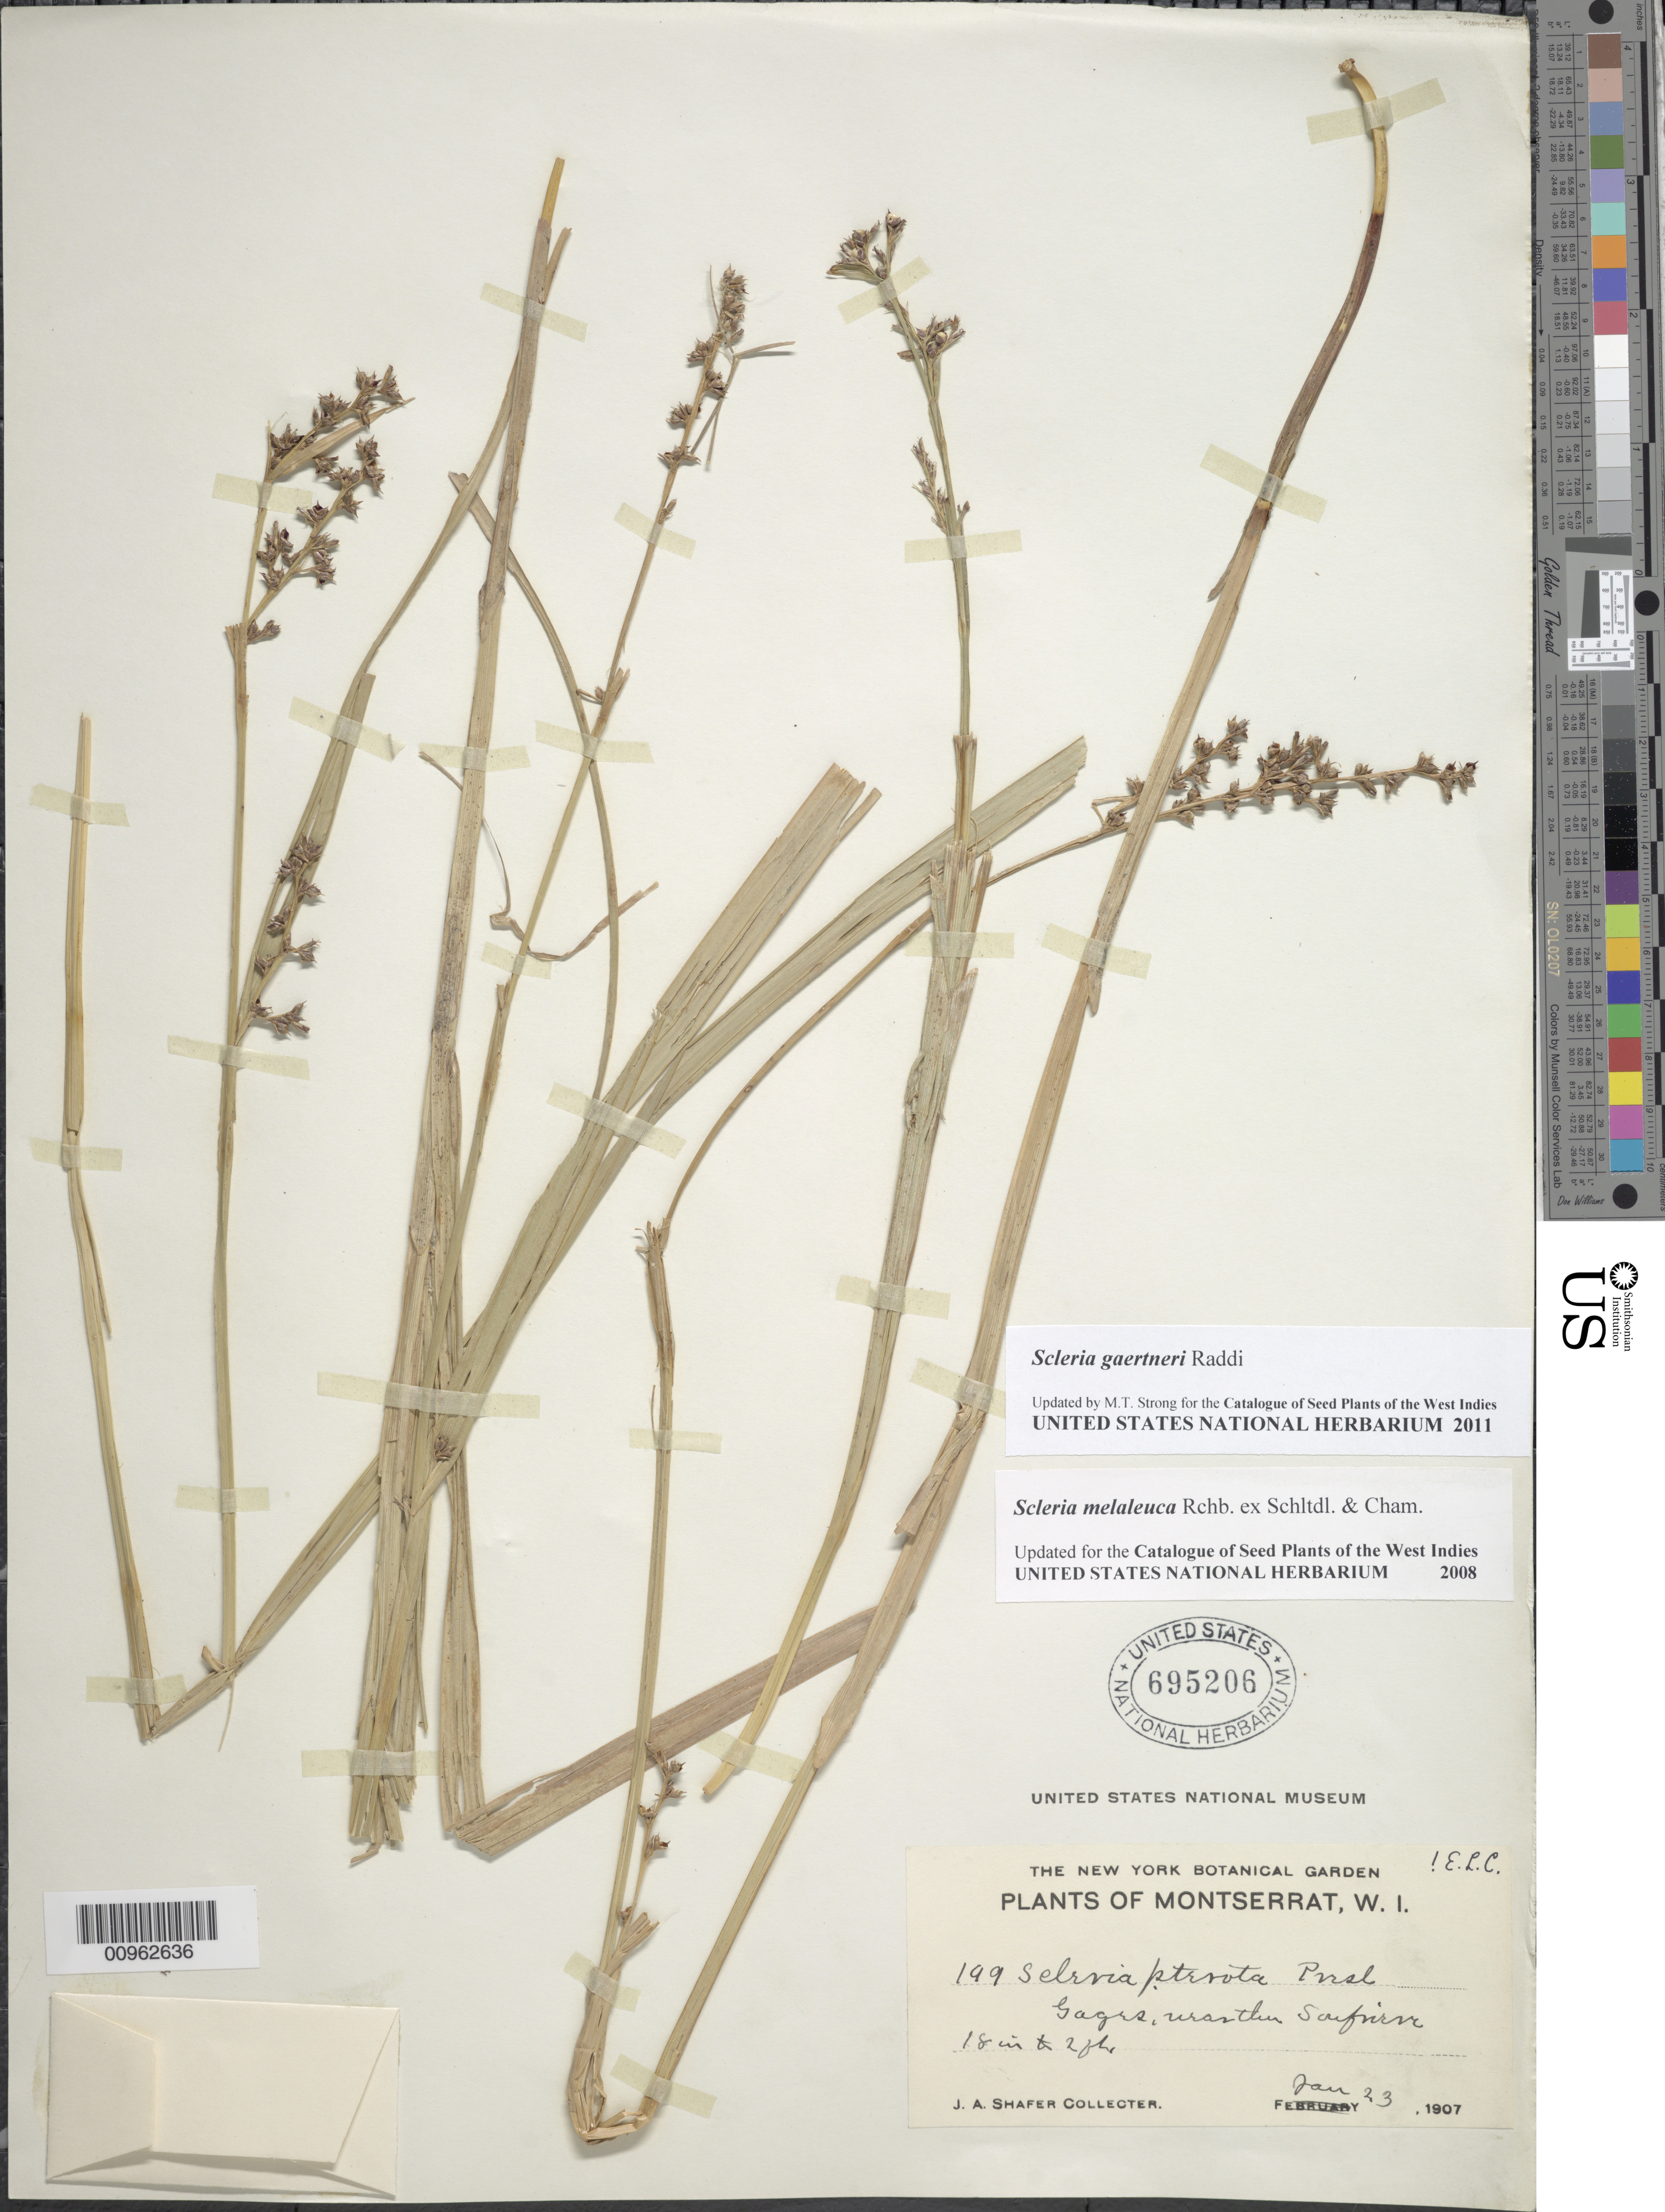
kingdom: Plantae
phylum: Tracheophyta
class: Liliopsida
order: Poales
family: Cyperaceae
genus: Scleria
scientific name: Scleria gaertneri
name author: Raddi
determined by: Strong, M. T., (US), Smithsonian Institution - National Museum of Natural History (UNITED STATES)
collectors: J. A. Shafer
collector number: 199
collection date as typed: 23 Jan 1907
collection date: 1907-01-23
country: Montserrat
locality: "Gages, northern" Soufriere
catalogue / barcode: US 695206